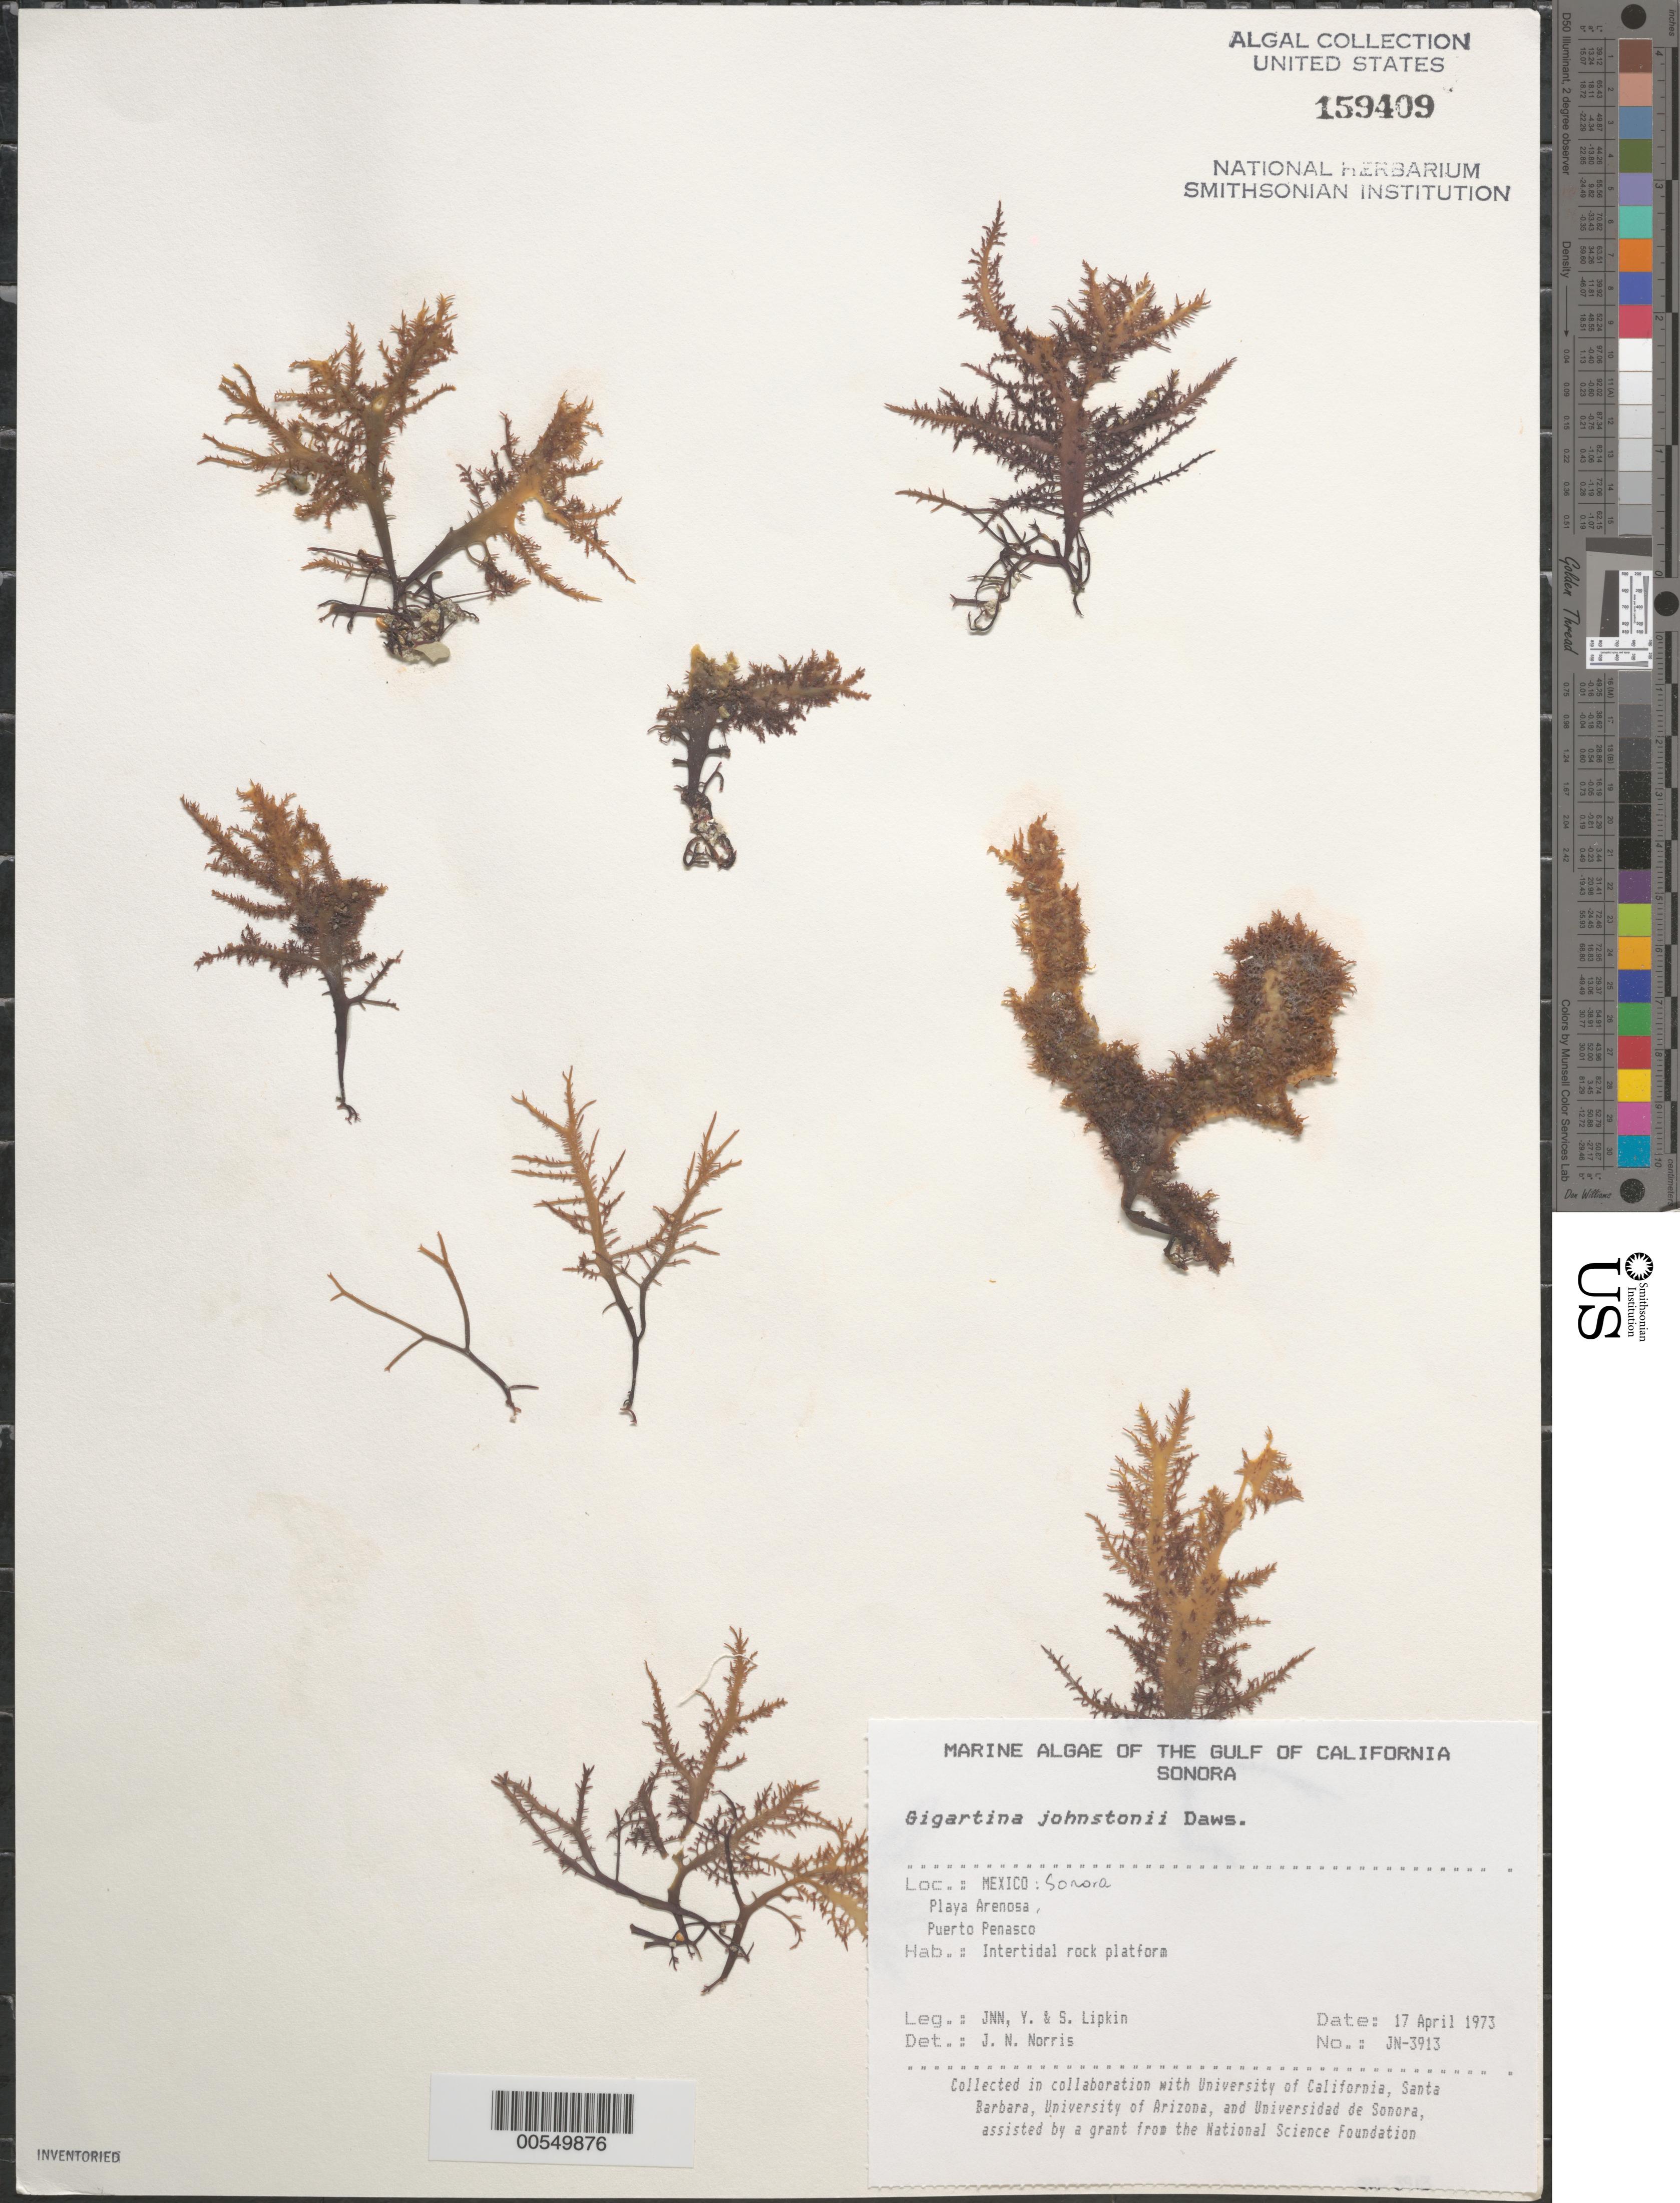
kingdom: Plantae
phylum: Rhodophyta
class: Florideophyceae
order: Gigartinales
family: Gigartinaceae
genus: Chondracanthus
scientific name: Chondracanthus squarrulosus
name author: (Setch. & N.L. Gardner) J.R. Hughey et al.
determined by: Algae name updating Project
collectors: J. N. Norris, Y. Lipkin & S. Lipkin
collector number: JN-3913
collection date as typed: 17 Apr 1973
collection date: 1973-04-17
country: Mexico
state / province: Sonora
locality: Playa Arenosa, Puerto Penasco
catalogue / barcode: US 159409